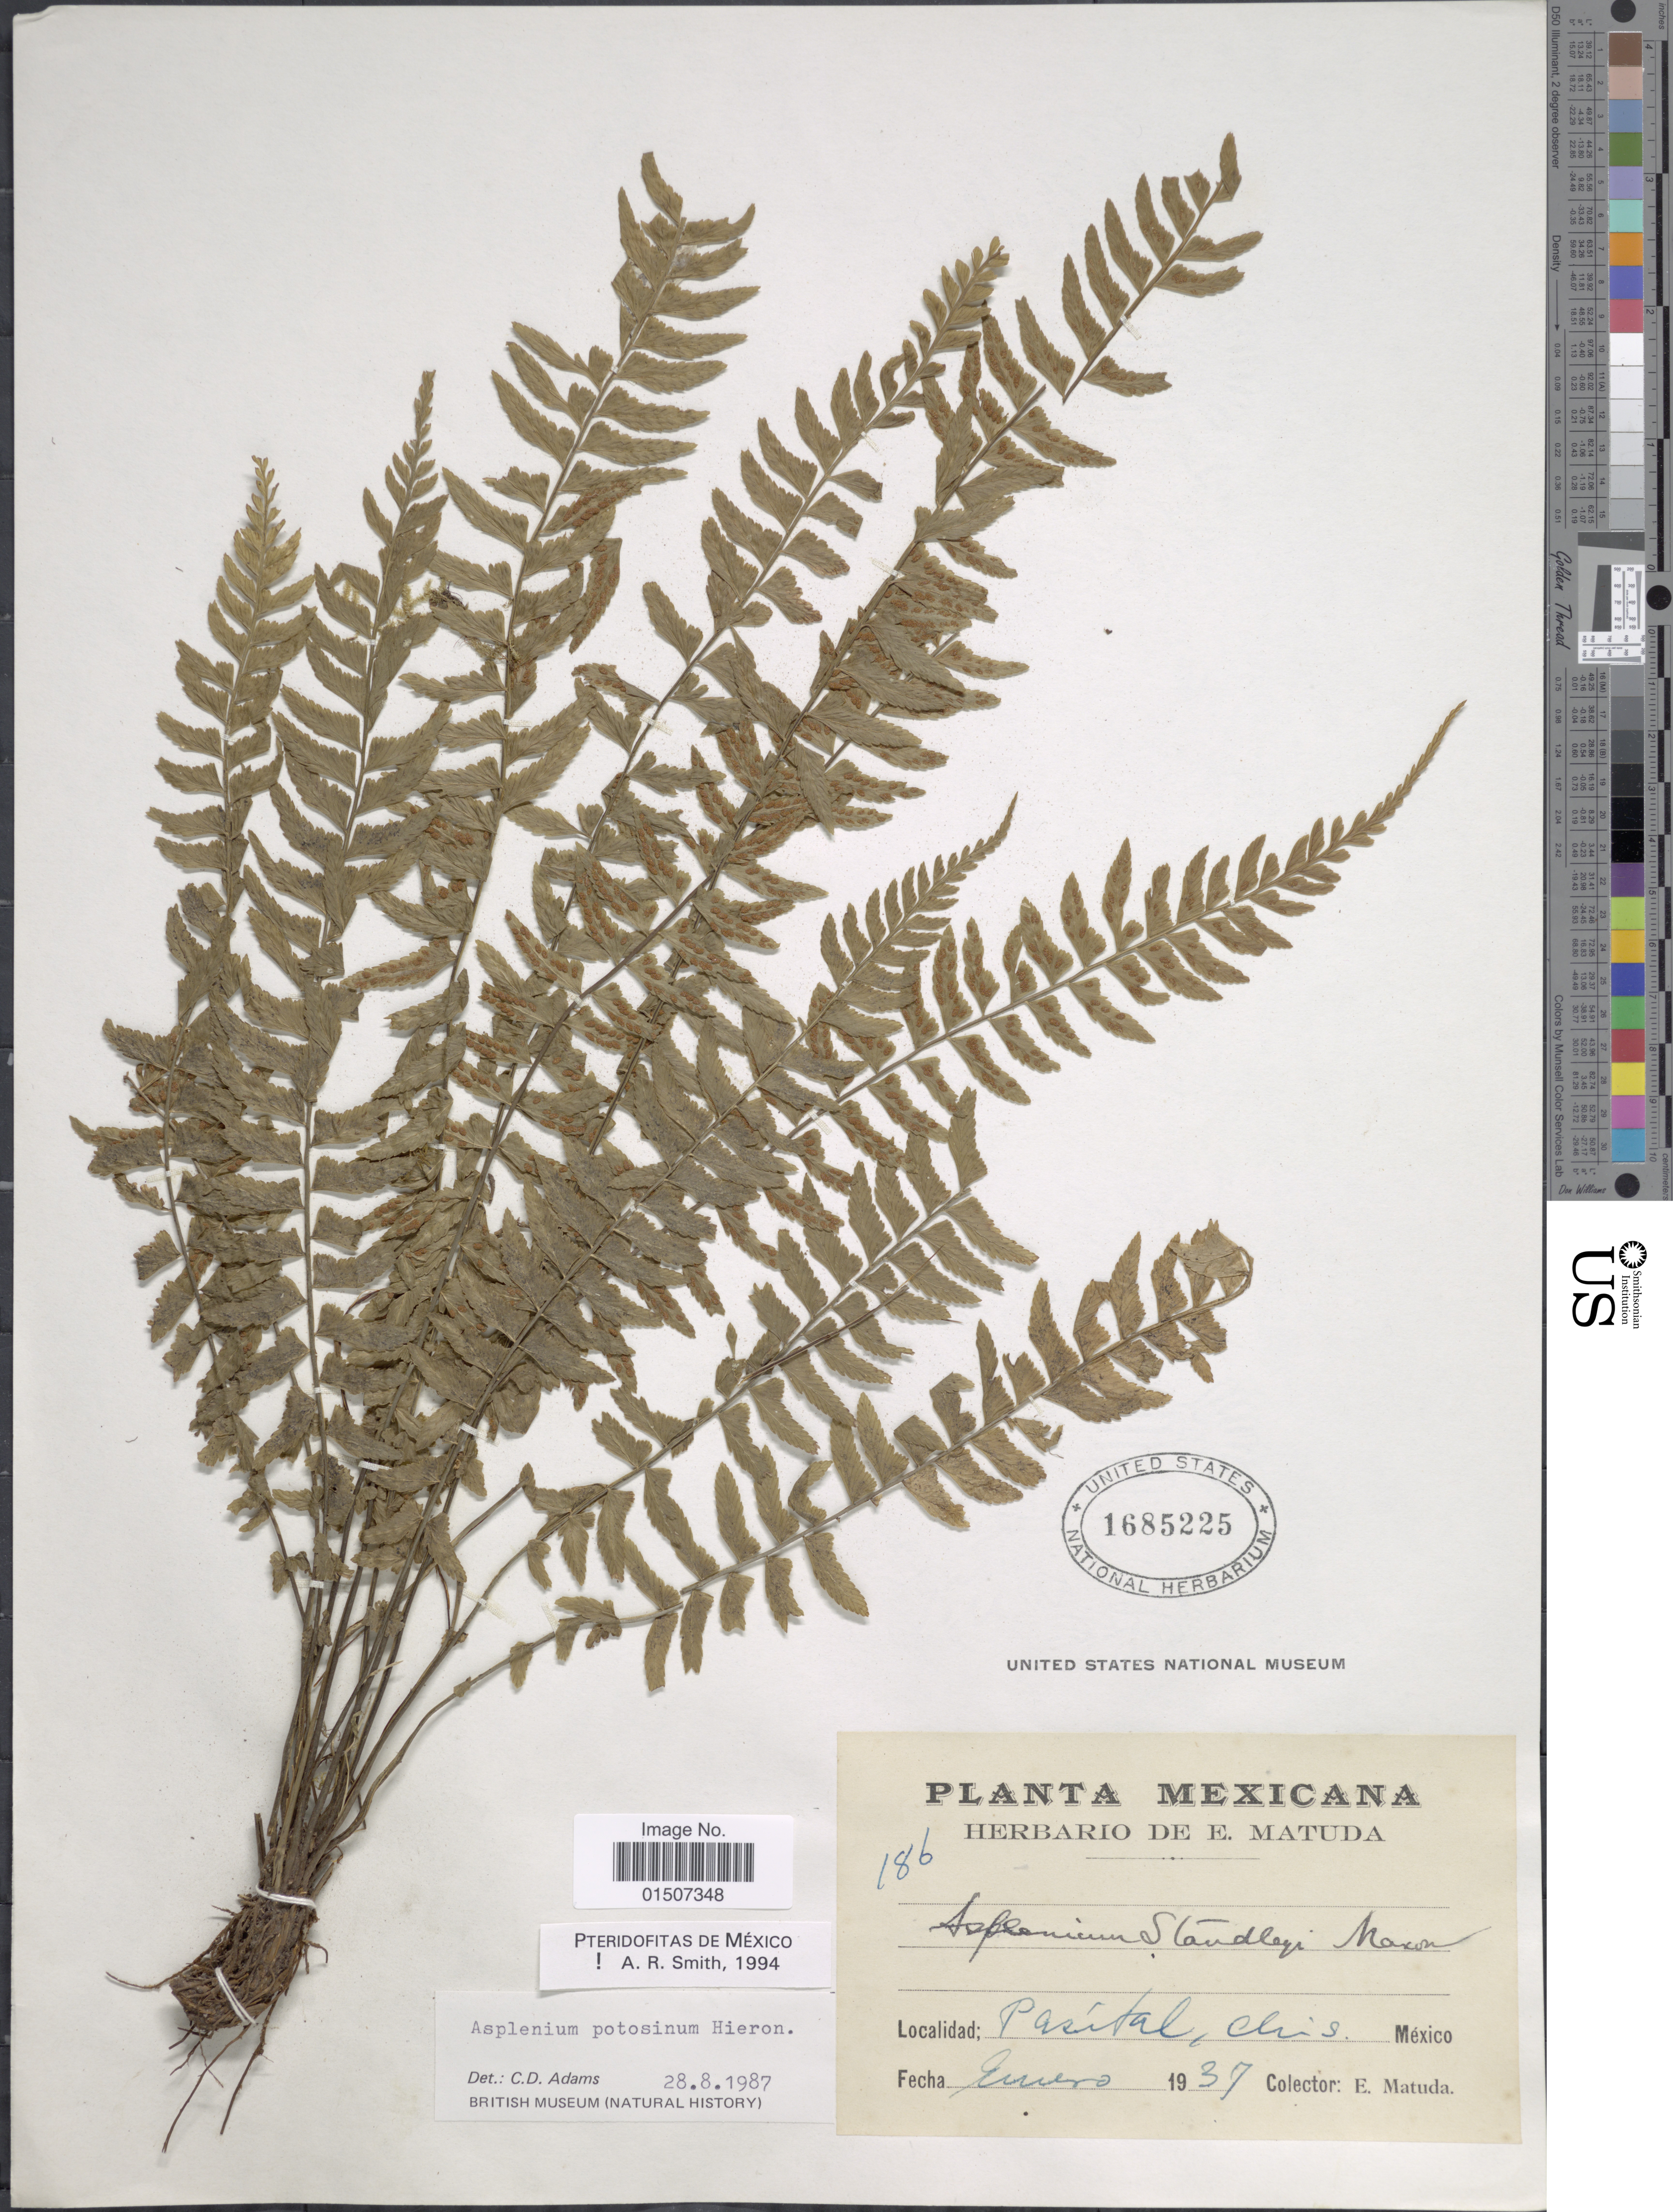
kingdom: Plantae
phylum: Tracheophyta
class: Polypodiopsida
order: Polypodiales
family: Aspleniaceae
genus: Asplenium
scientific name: Asplenium potosinum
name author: Hieron.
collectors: E. Matuda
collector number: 186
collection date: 1937-01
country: Mexico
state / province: Chiapas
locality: Tasital, Chis.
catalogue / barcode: US 1685225